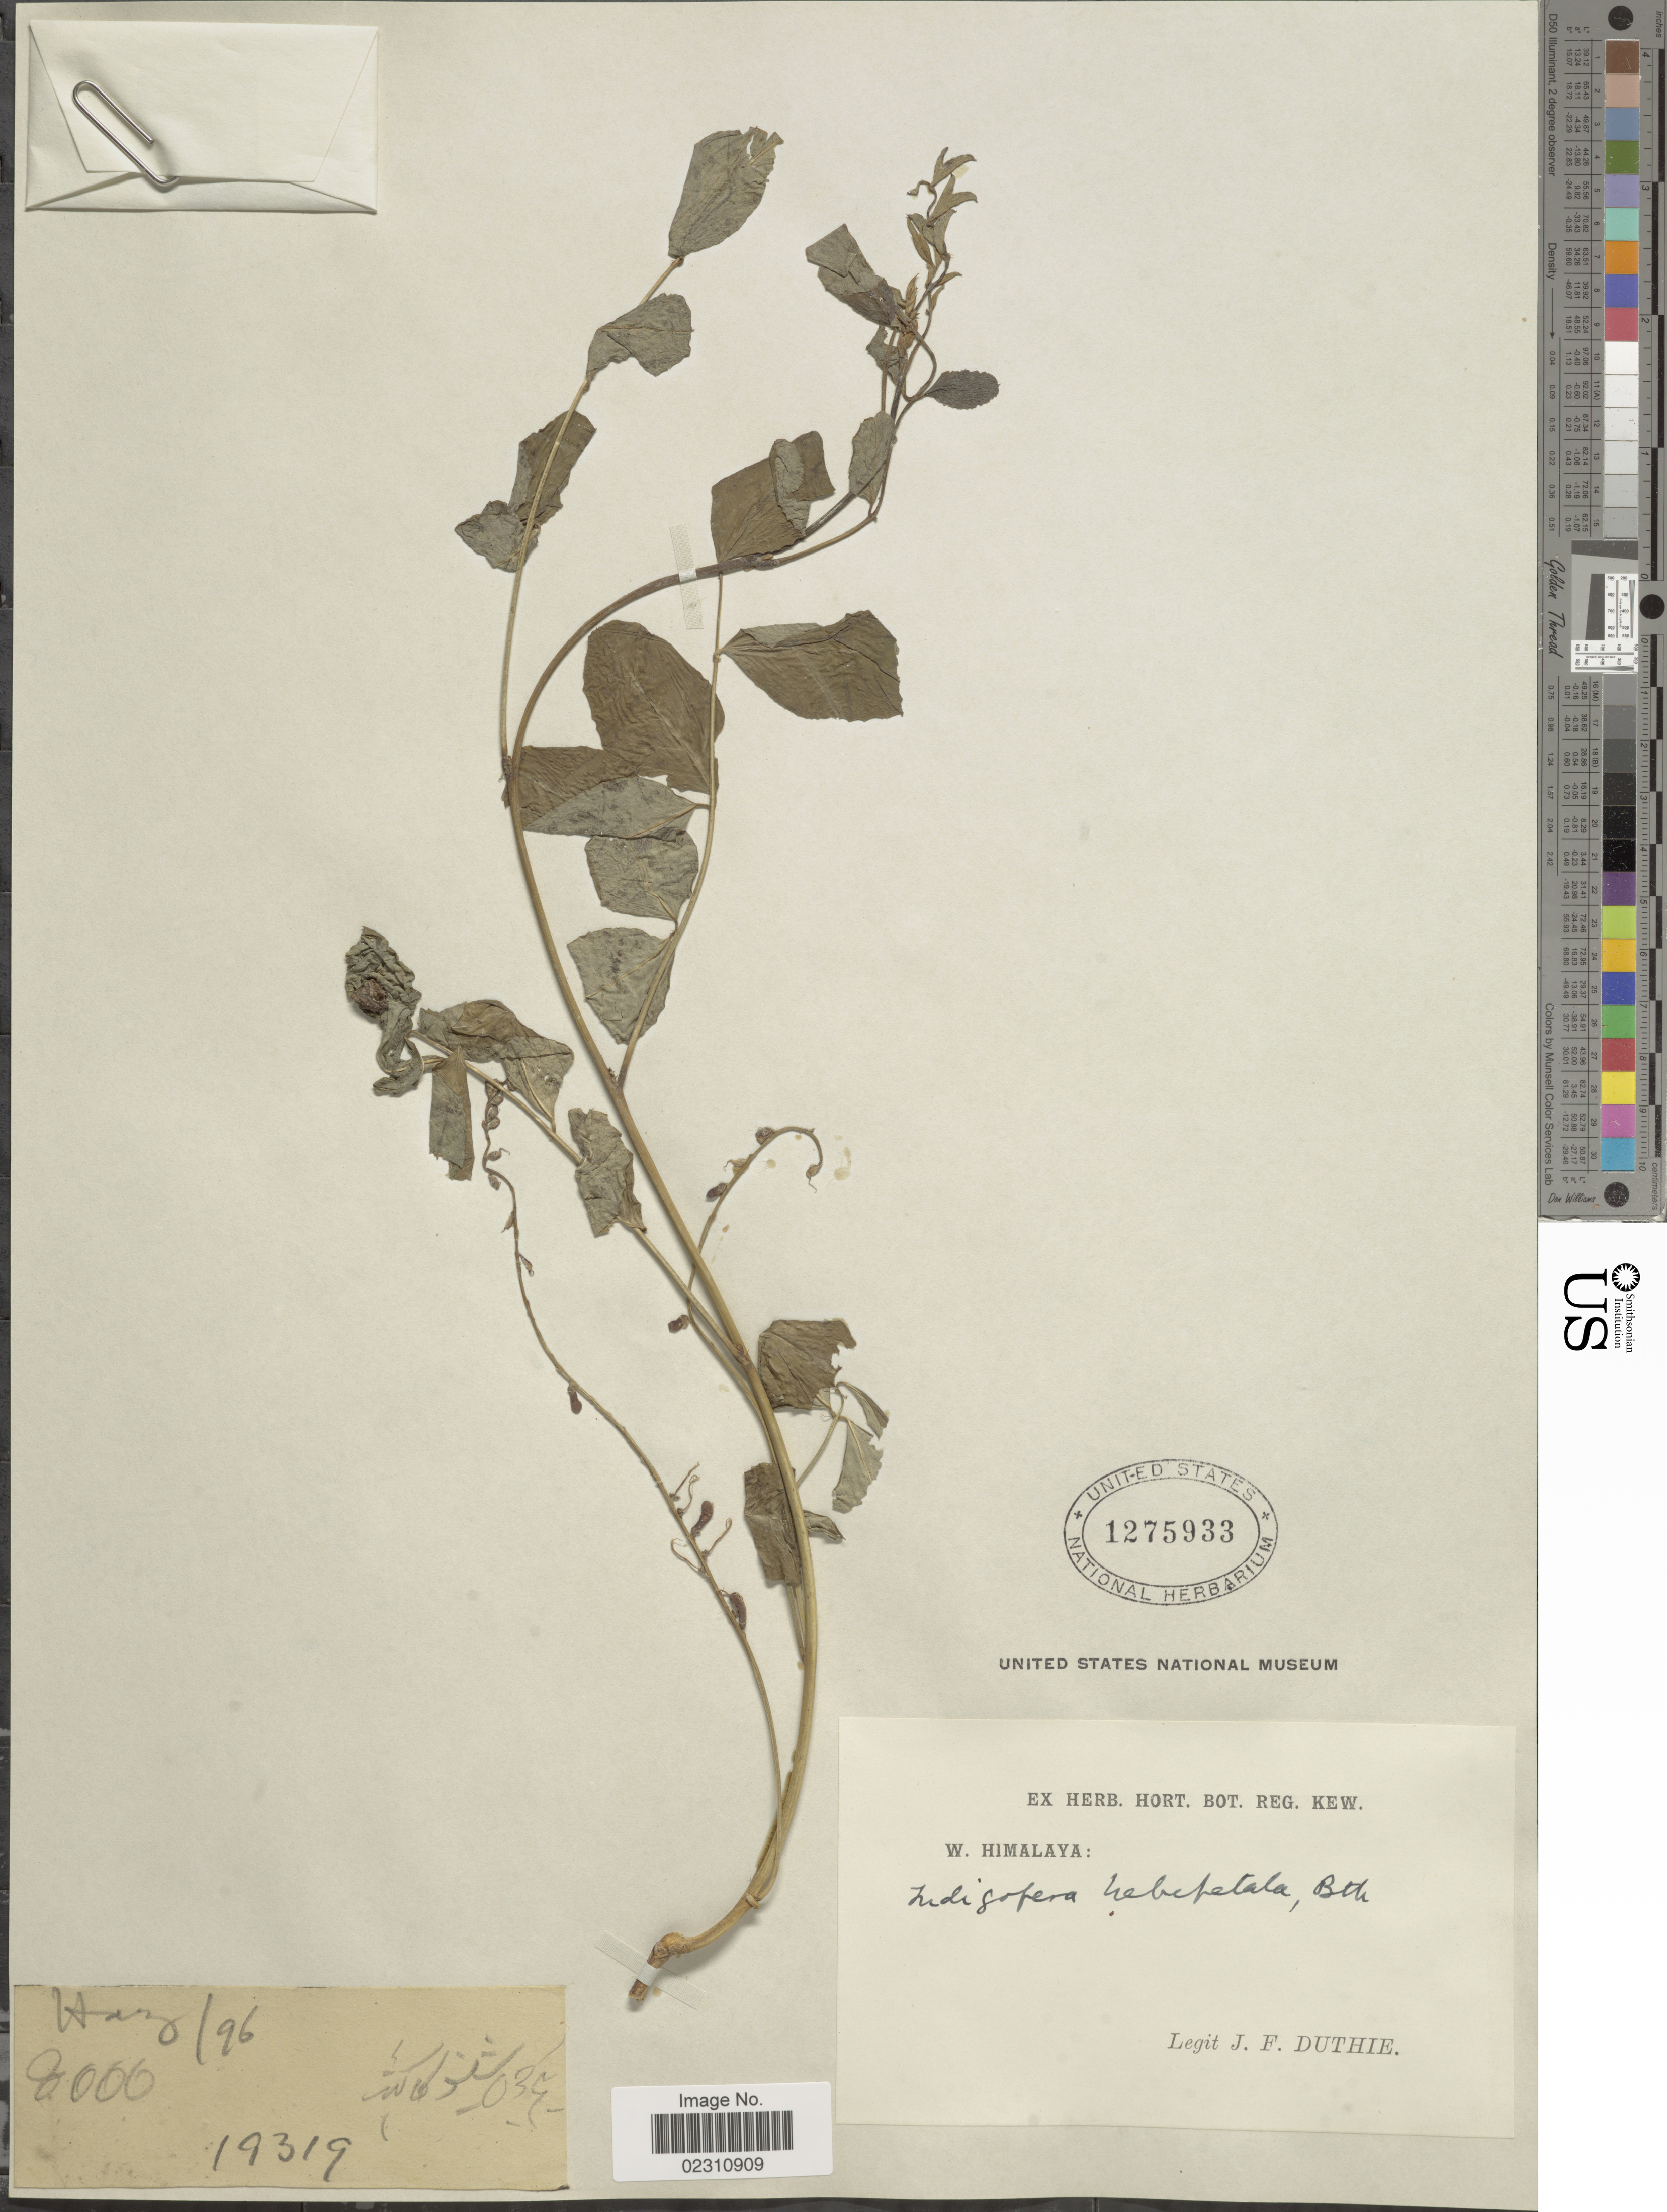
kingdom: Plantae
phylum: Tracheophyta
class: Magnoliopsida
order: Fabales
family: Fabaceae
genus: Indigofera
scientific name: Indigofera hebepetala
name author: Baker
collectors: J. F. Duthie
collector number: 19319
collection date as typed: Transcribed d/m/y: /3/96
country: India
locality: W. Himalaya,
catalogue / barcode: US 1275933